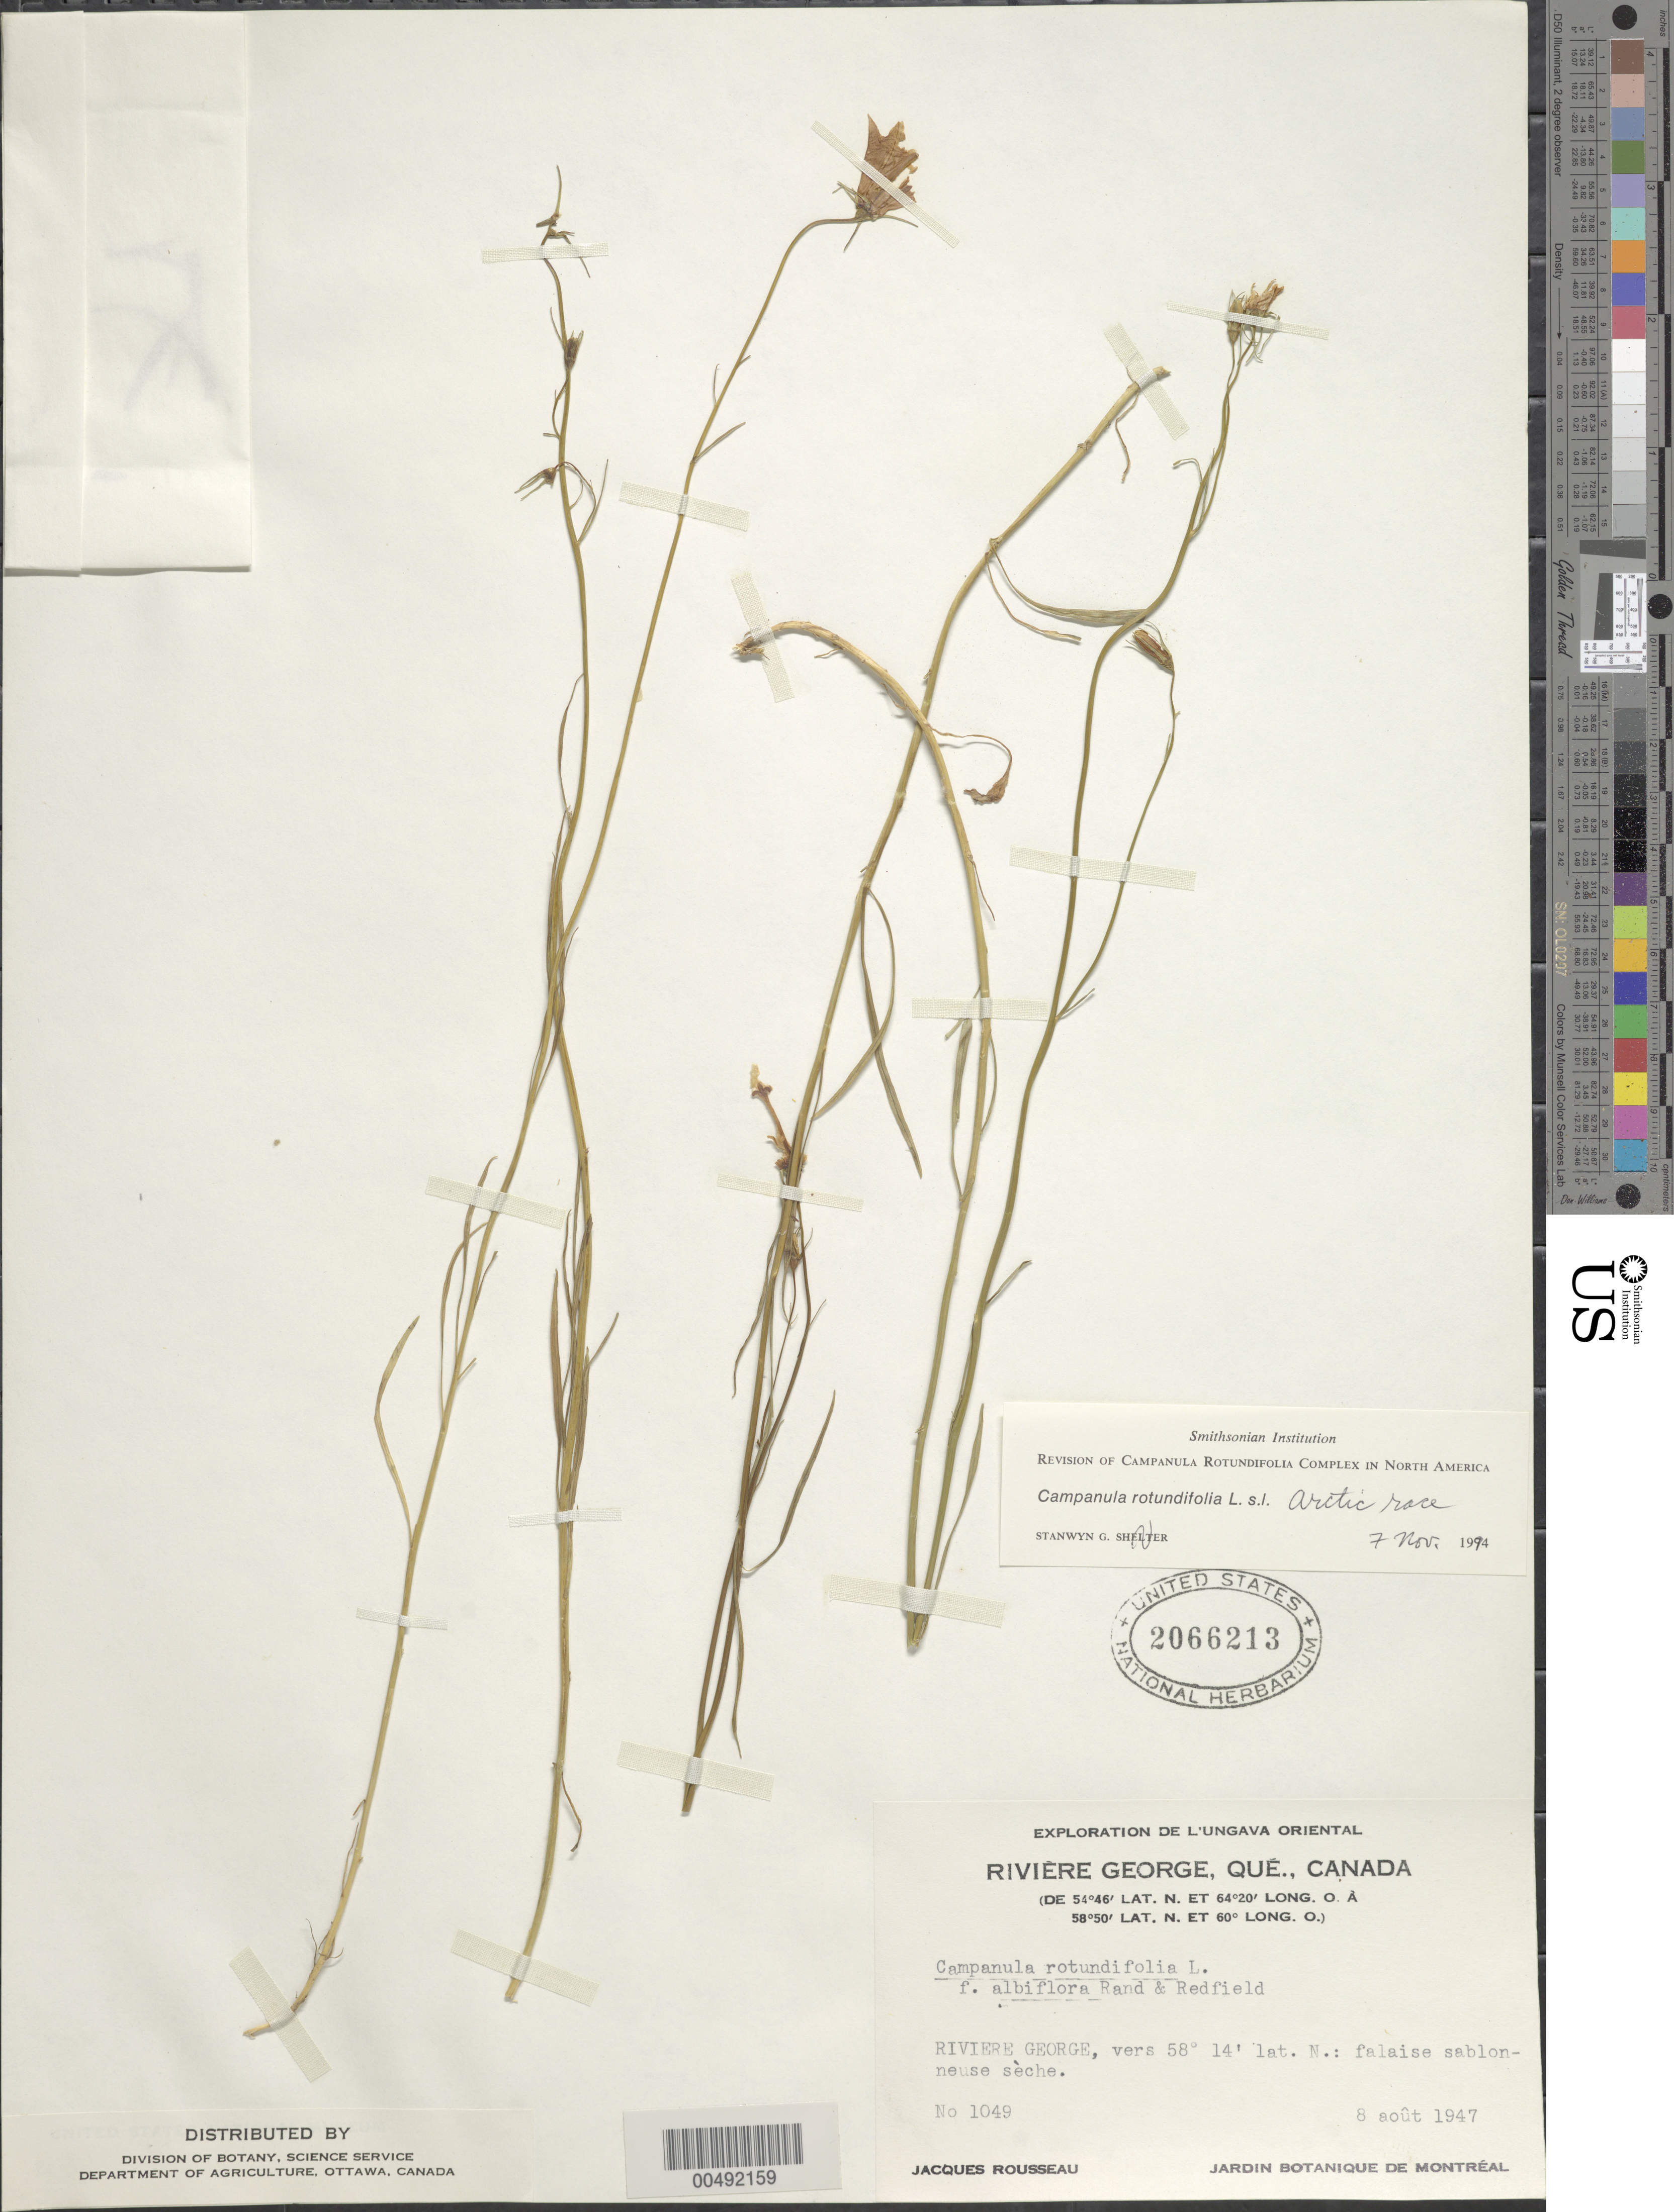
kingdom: Plantae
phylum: Tracheophyta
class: Magnoliopsida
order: Asterales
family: Campanulaceae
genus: Campanula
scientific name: Campanula rotundifolia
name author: L.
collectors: J. Rousseau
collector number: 1049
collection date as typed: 08 Aug 1947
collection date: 1947-08-08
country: Canada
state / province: Quebec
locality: Riviere George (lat/long recorded as: lat=58:14:0:N long=:::)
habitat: falaise sablonneuse sèche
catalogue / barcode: US 2066213